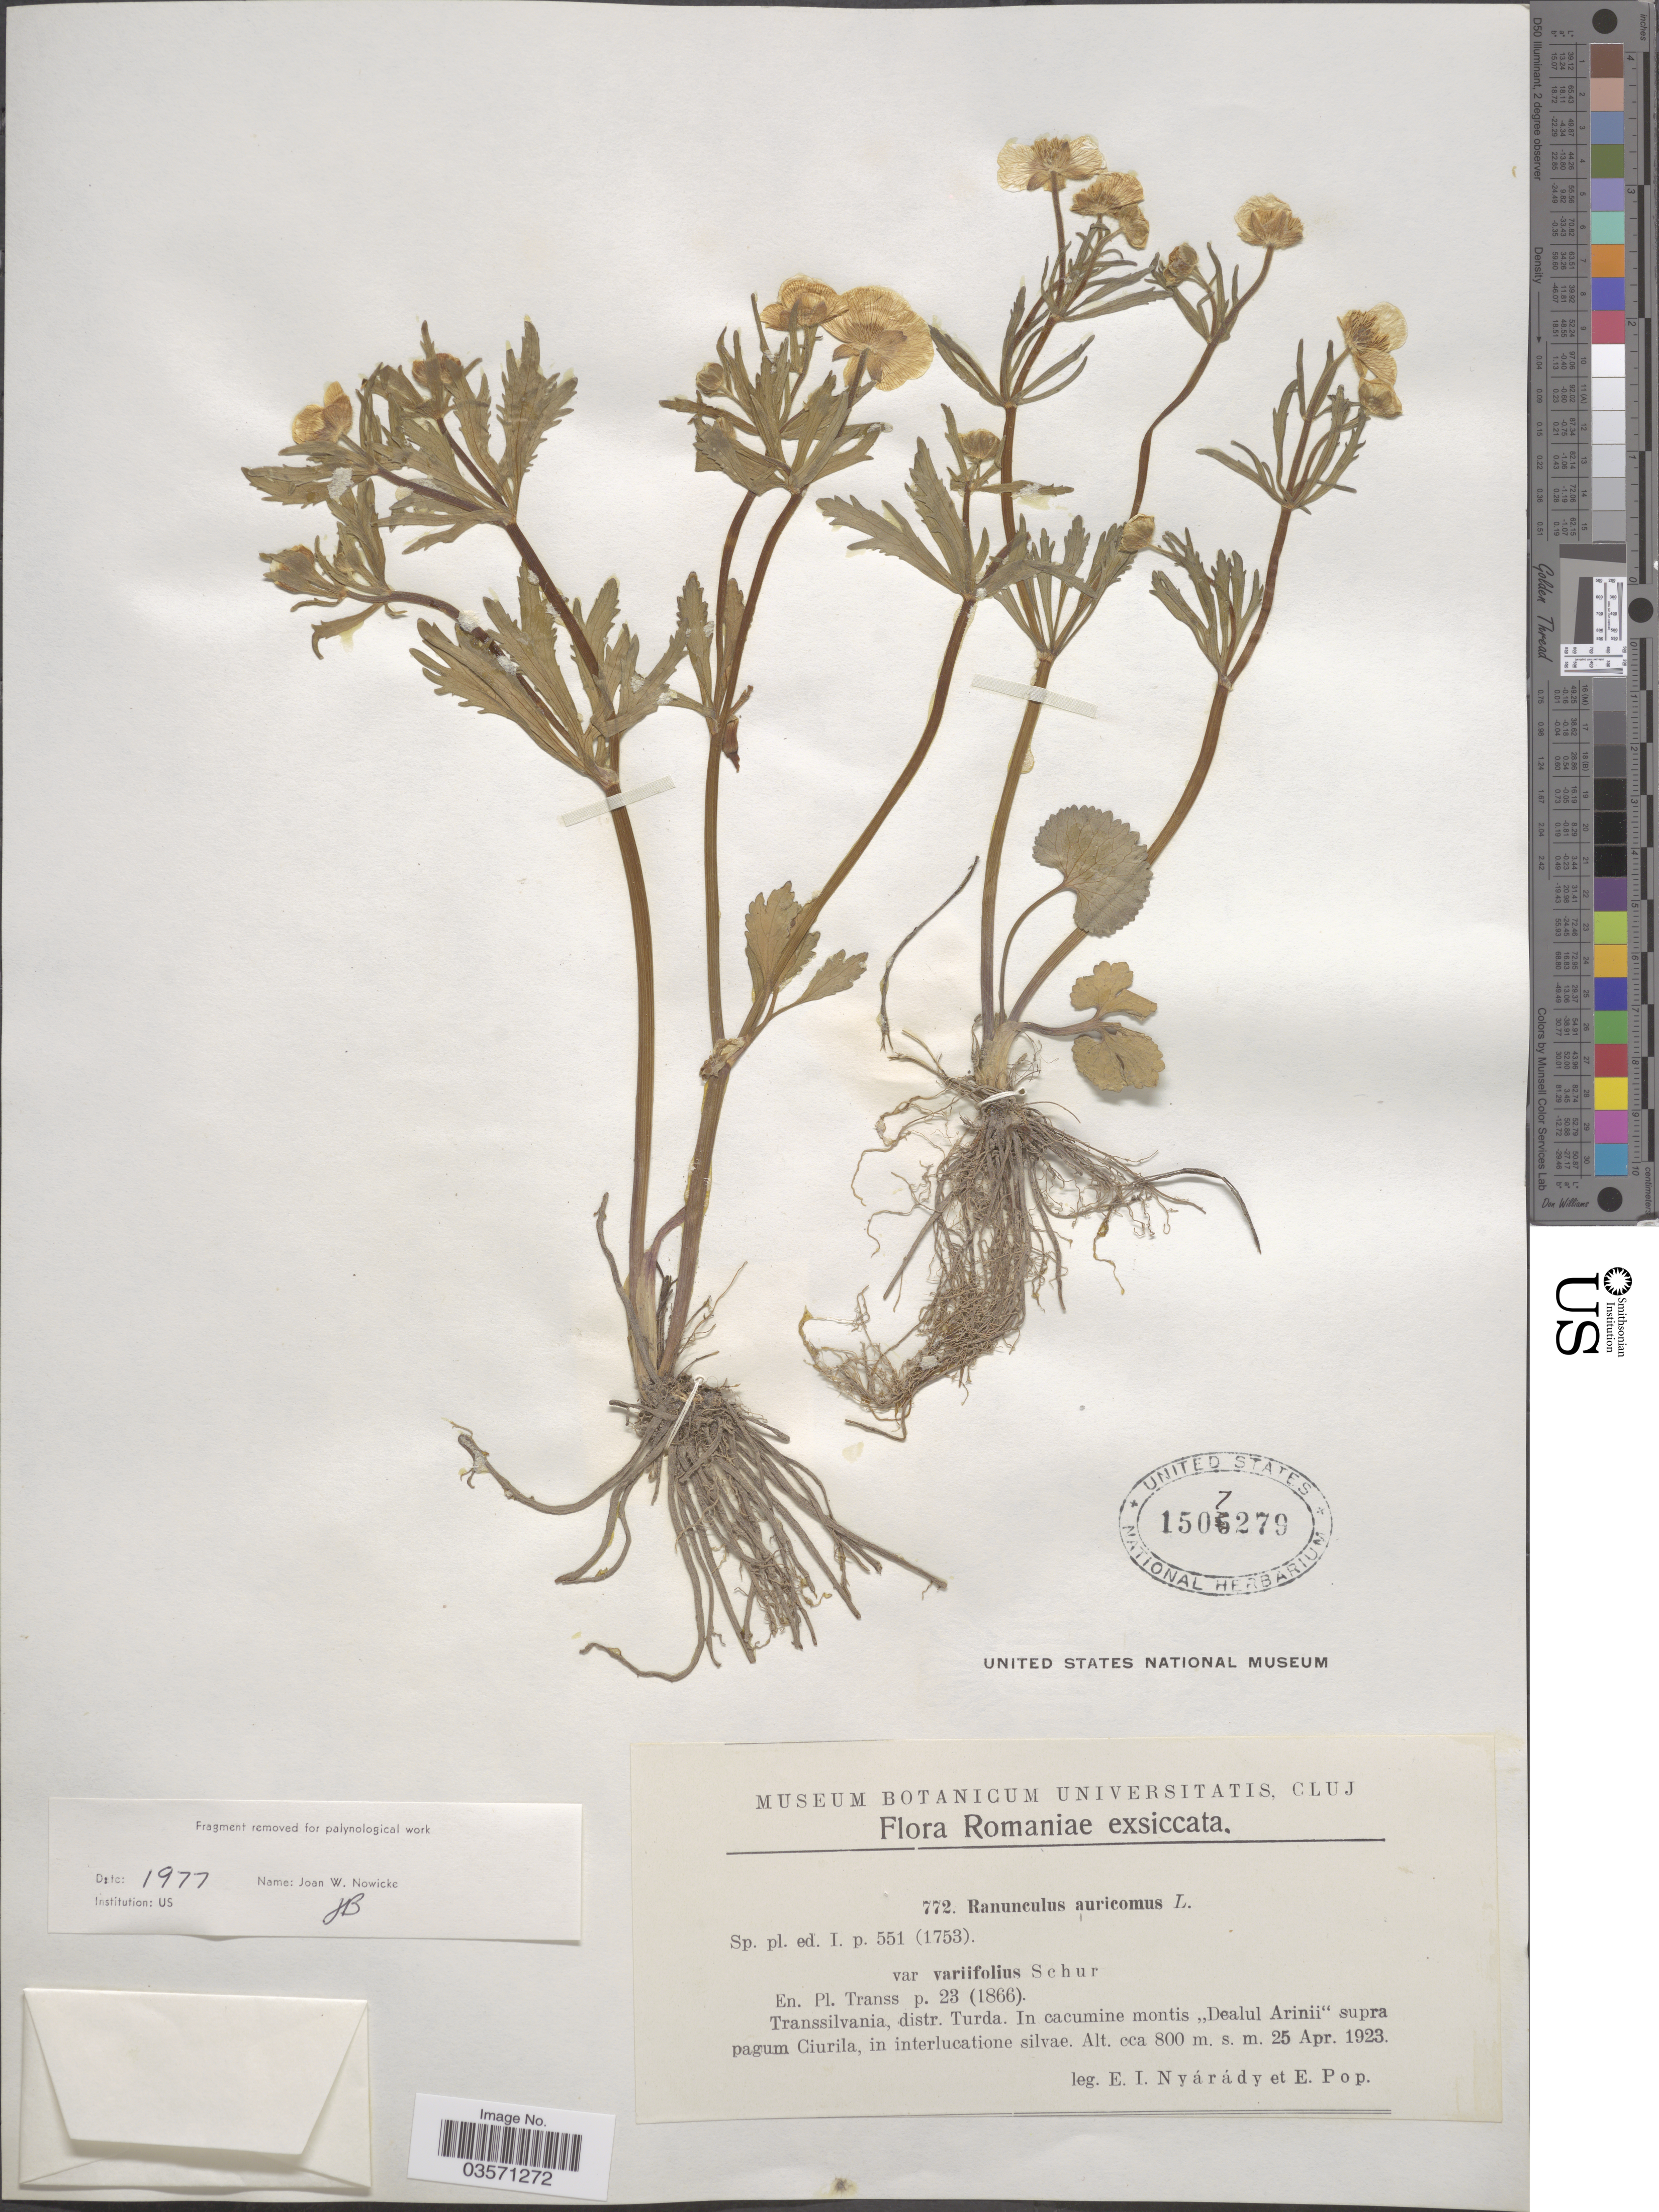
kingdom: Plantae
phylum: Tracheophyta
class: Magnoliopsida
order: Ranunculales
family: Ranunculaceae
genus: Ranunculus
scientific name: Ranunculus auricomus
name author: L.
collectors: E. Nyárády & E. Pop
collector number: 772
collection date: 1923-04-25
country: Romania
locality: Transsilvania, distr. Turda. In cacumine montis "Dealul Arinii" supra pagum Ciurila, in interlucatione silvae.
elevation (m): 800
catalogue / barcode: US 1507279